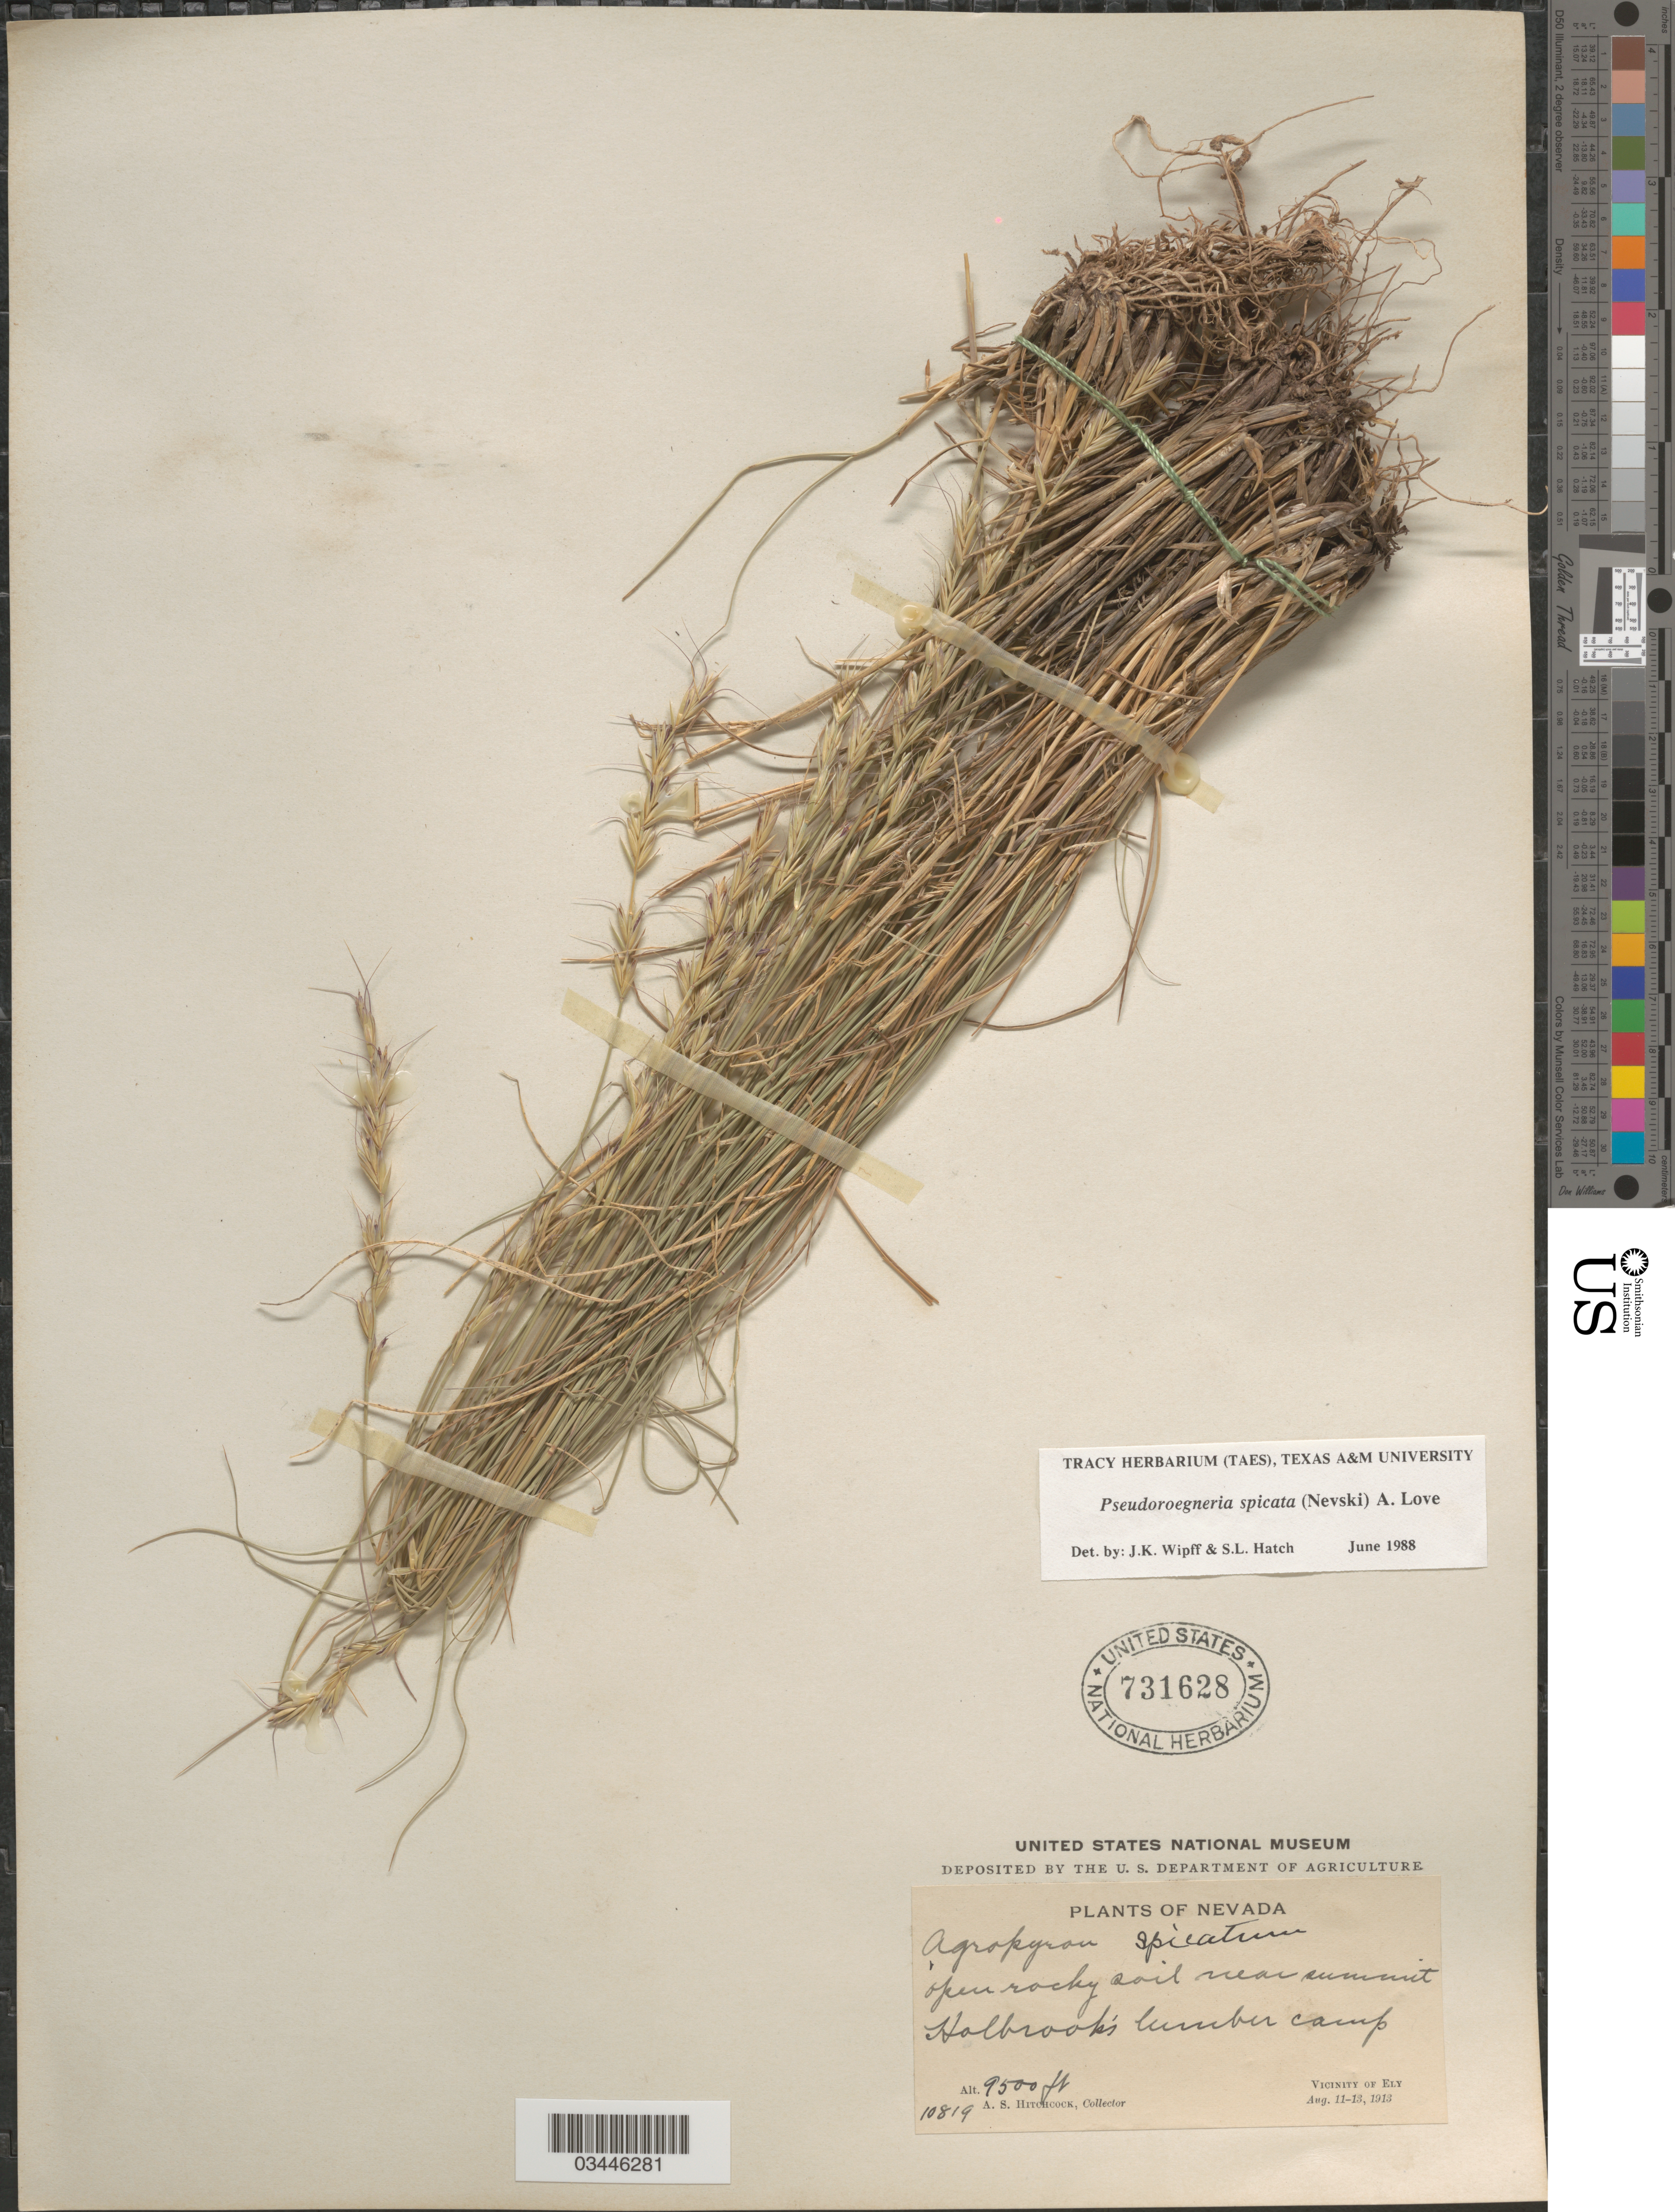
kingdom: Plantae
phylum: Tracheophyta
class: Liliopsida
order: Poales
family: Poaceae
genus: Pseudoroegneria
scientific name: Pseudoroegneria spicata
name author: (Pursh) Á. Löve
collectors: A. S. Hitchcock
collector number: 10819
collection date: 1913-08-11/1913-08-13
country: United States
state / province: Nevada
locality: Open rocky soil near summit Halbrook's lumber camp. Vicinity of Ely.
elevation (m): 2896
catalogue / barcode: US 731628